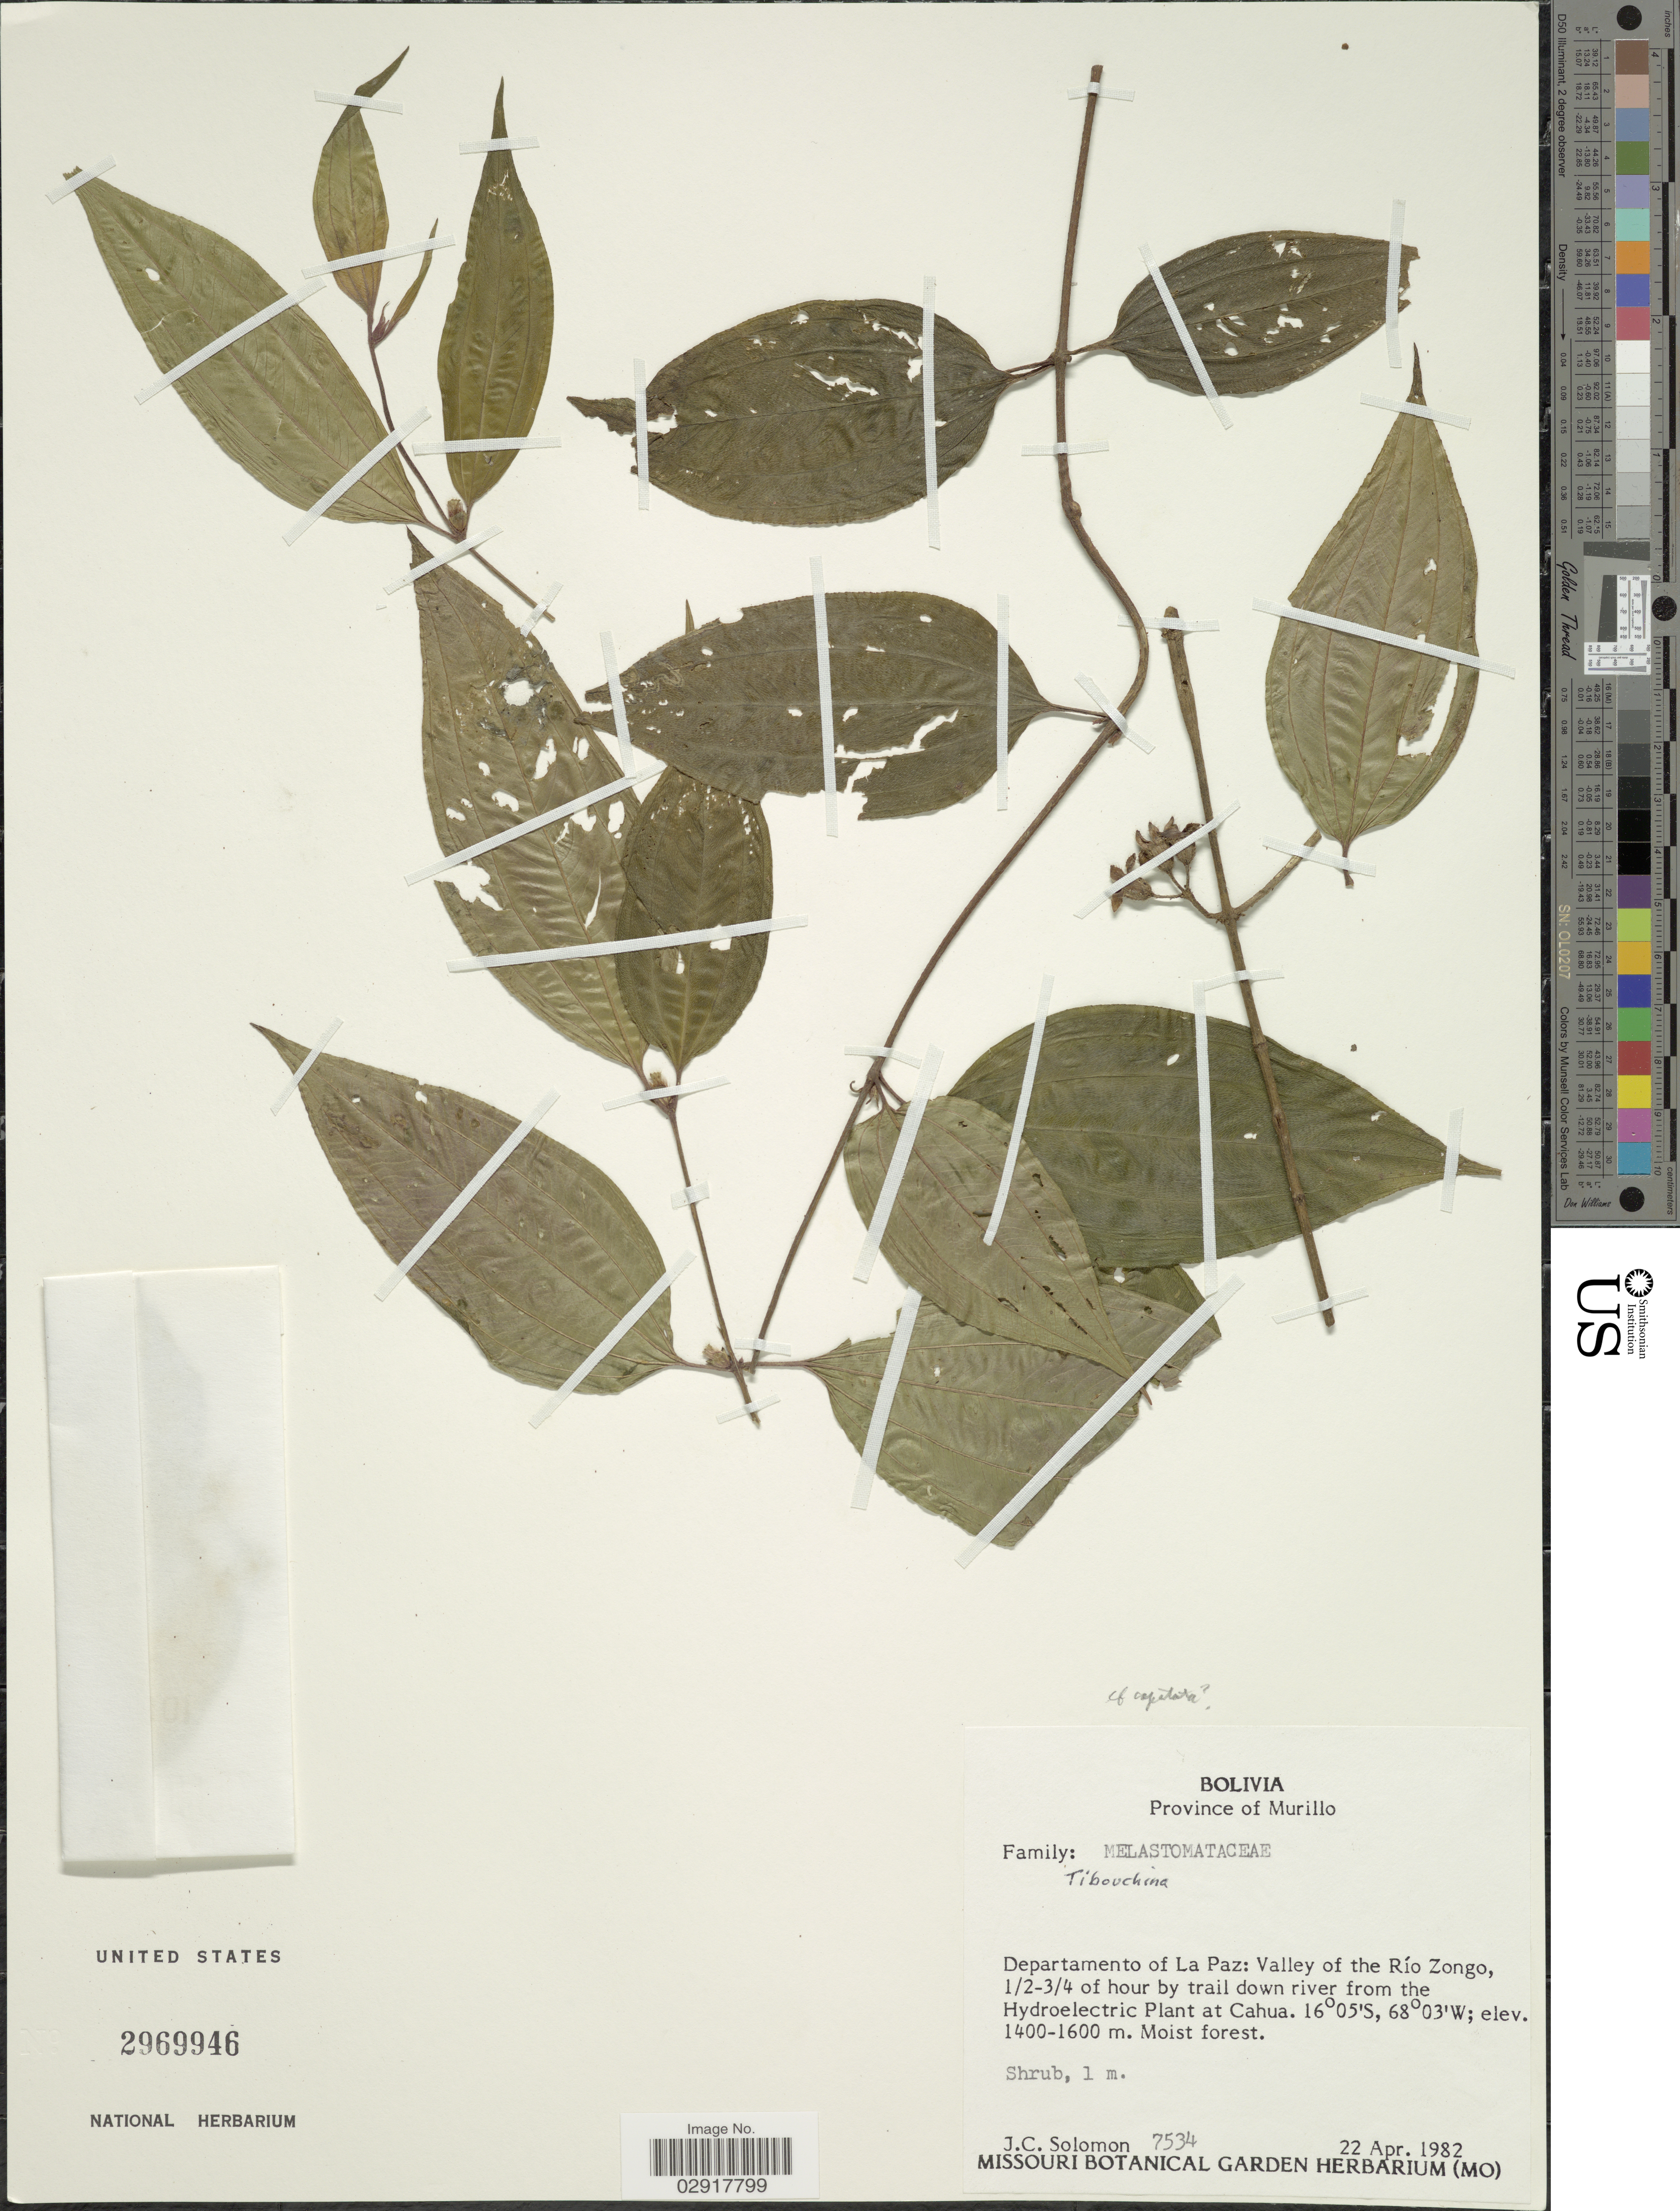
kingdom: Plantae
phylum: Tracheophyta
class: Magnoliopsida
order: Myrtales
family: Melastomataceae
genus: Chaetogastra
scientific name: Chaetogastra capitata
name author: (Naudin) P.J.F. Guim. & Michelang.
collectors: J. Soloman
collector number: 7534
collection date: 1982-04-22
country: Bolivia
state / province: La Paz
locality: Province of Murillo. Departamento of La Paz: Valley of the Río Zongo, 1/2-3/4 of hour by trail down river from the Hydroelectric Plant at Cahua.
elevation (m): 1400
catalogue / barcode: US 2969946